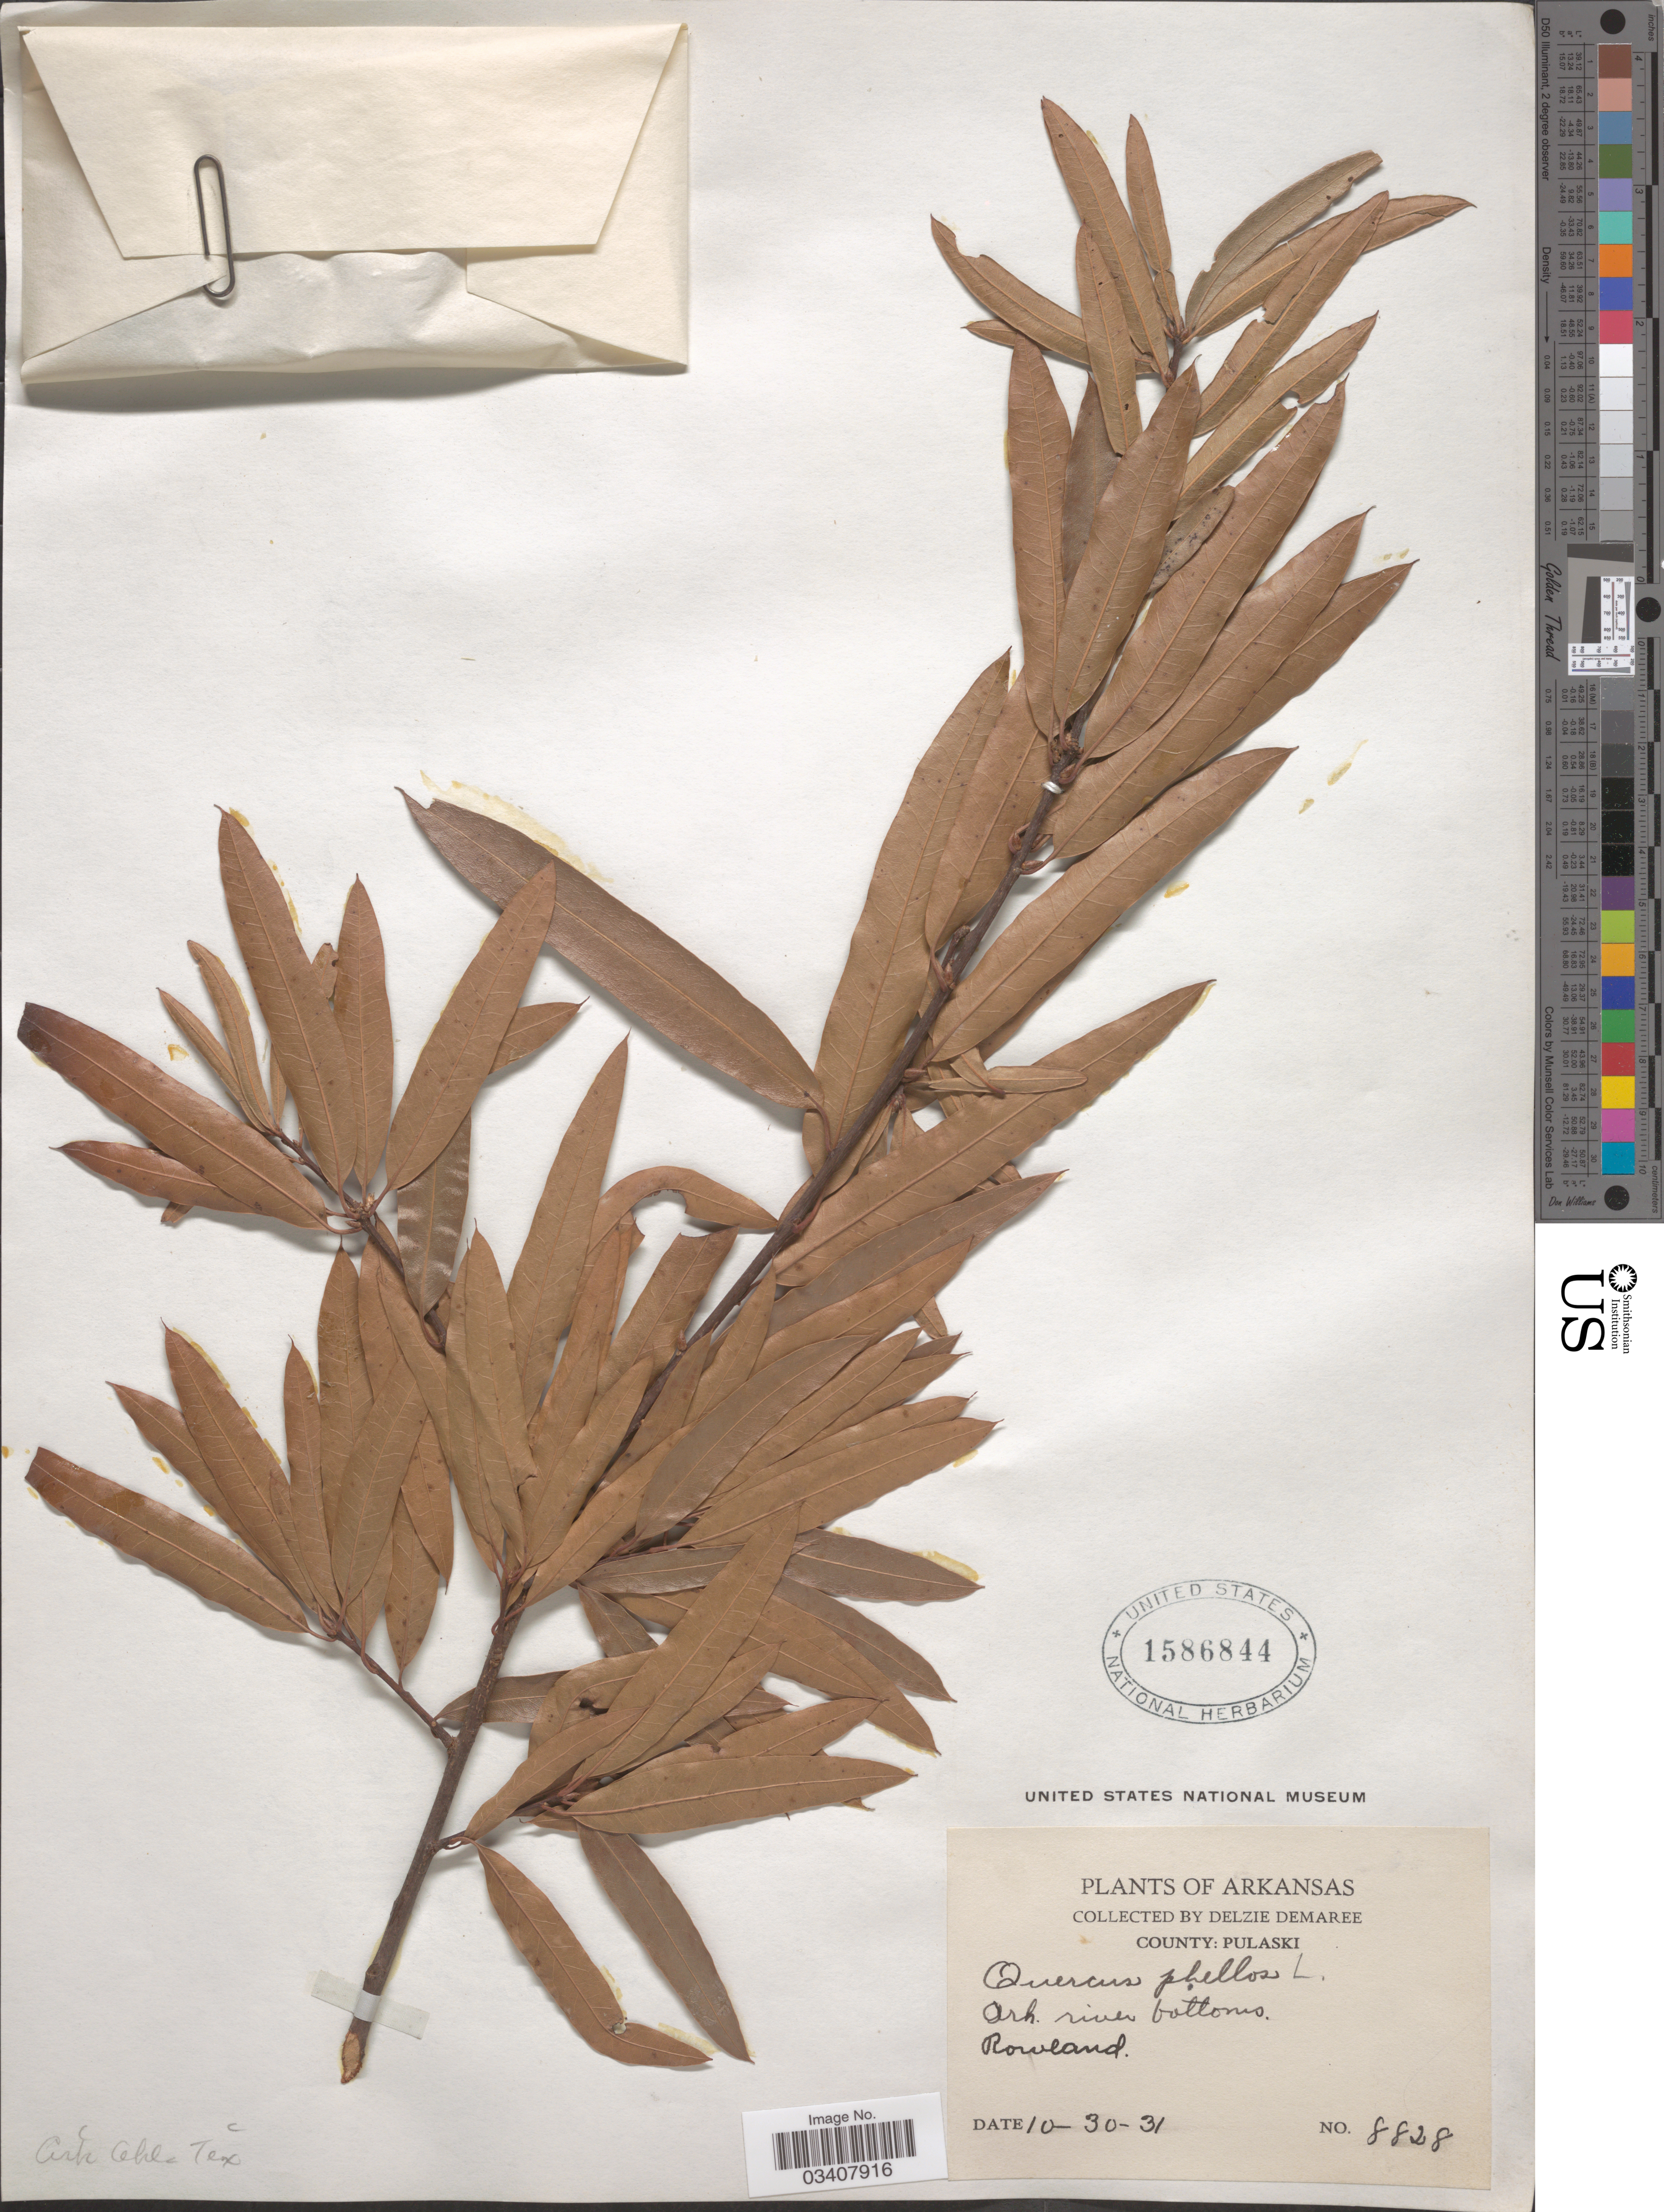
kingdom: Plantae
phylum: Tracheophyta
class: Magnoliopsida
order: Fagales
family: Fagaceae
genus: Quercus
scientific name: Quercus phellos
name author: L.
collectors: D. Demaree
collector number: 8828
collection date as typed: Transcribed d/m/y: 30/10/31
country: United States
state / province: Arkansas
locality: County: Pulaski. Ark river bottoms. Rowland.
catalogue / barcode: US 1586844